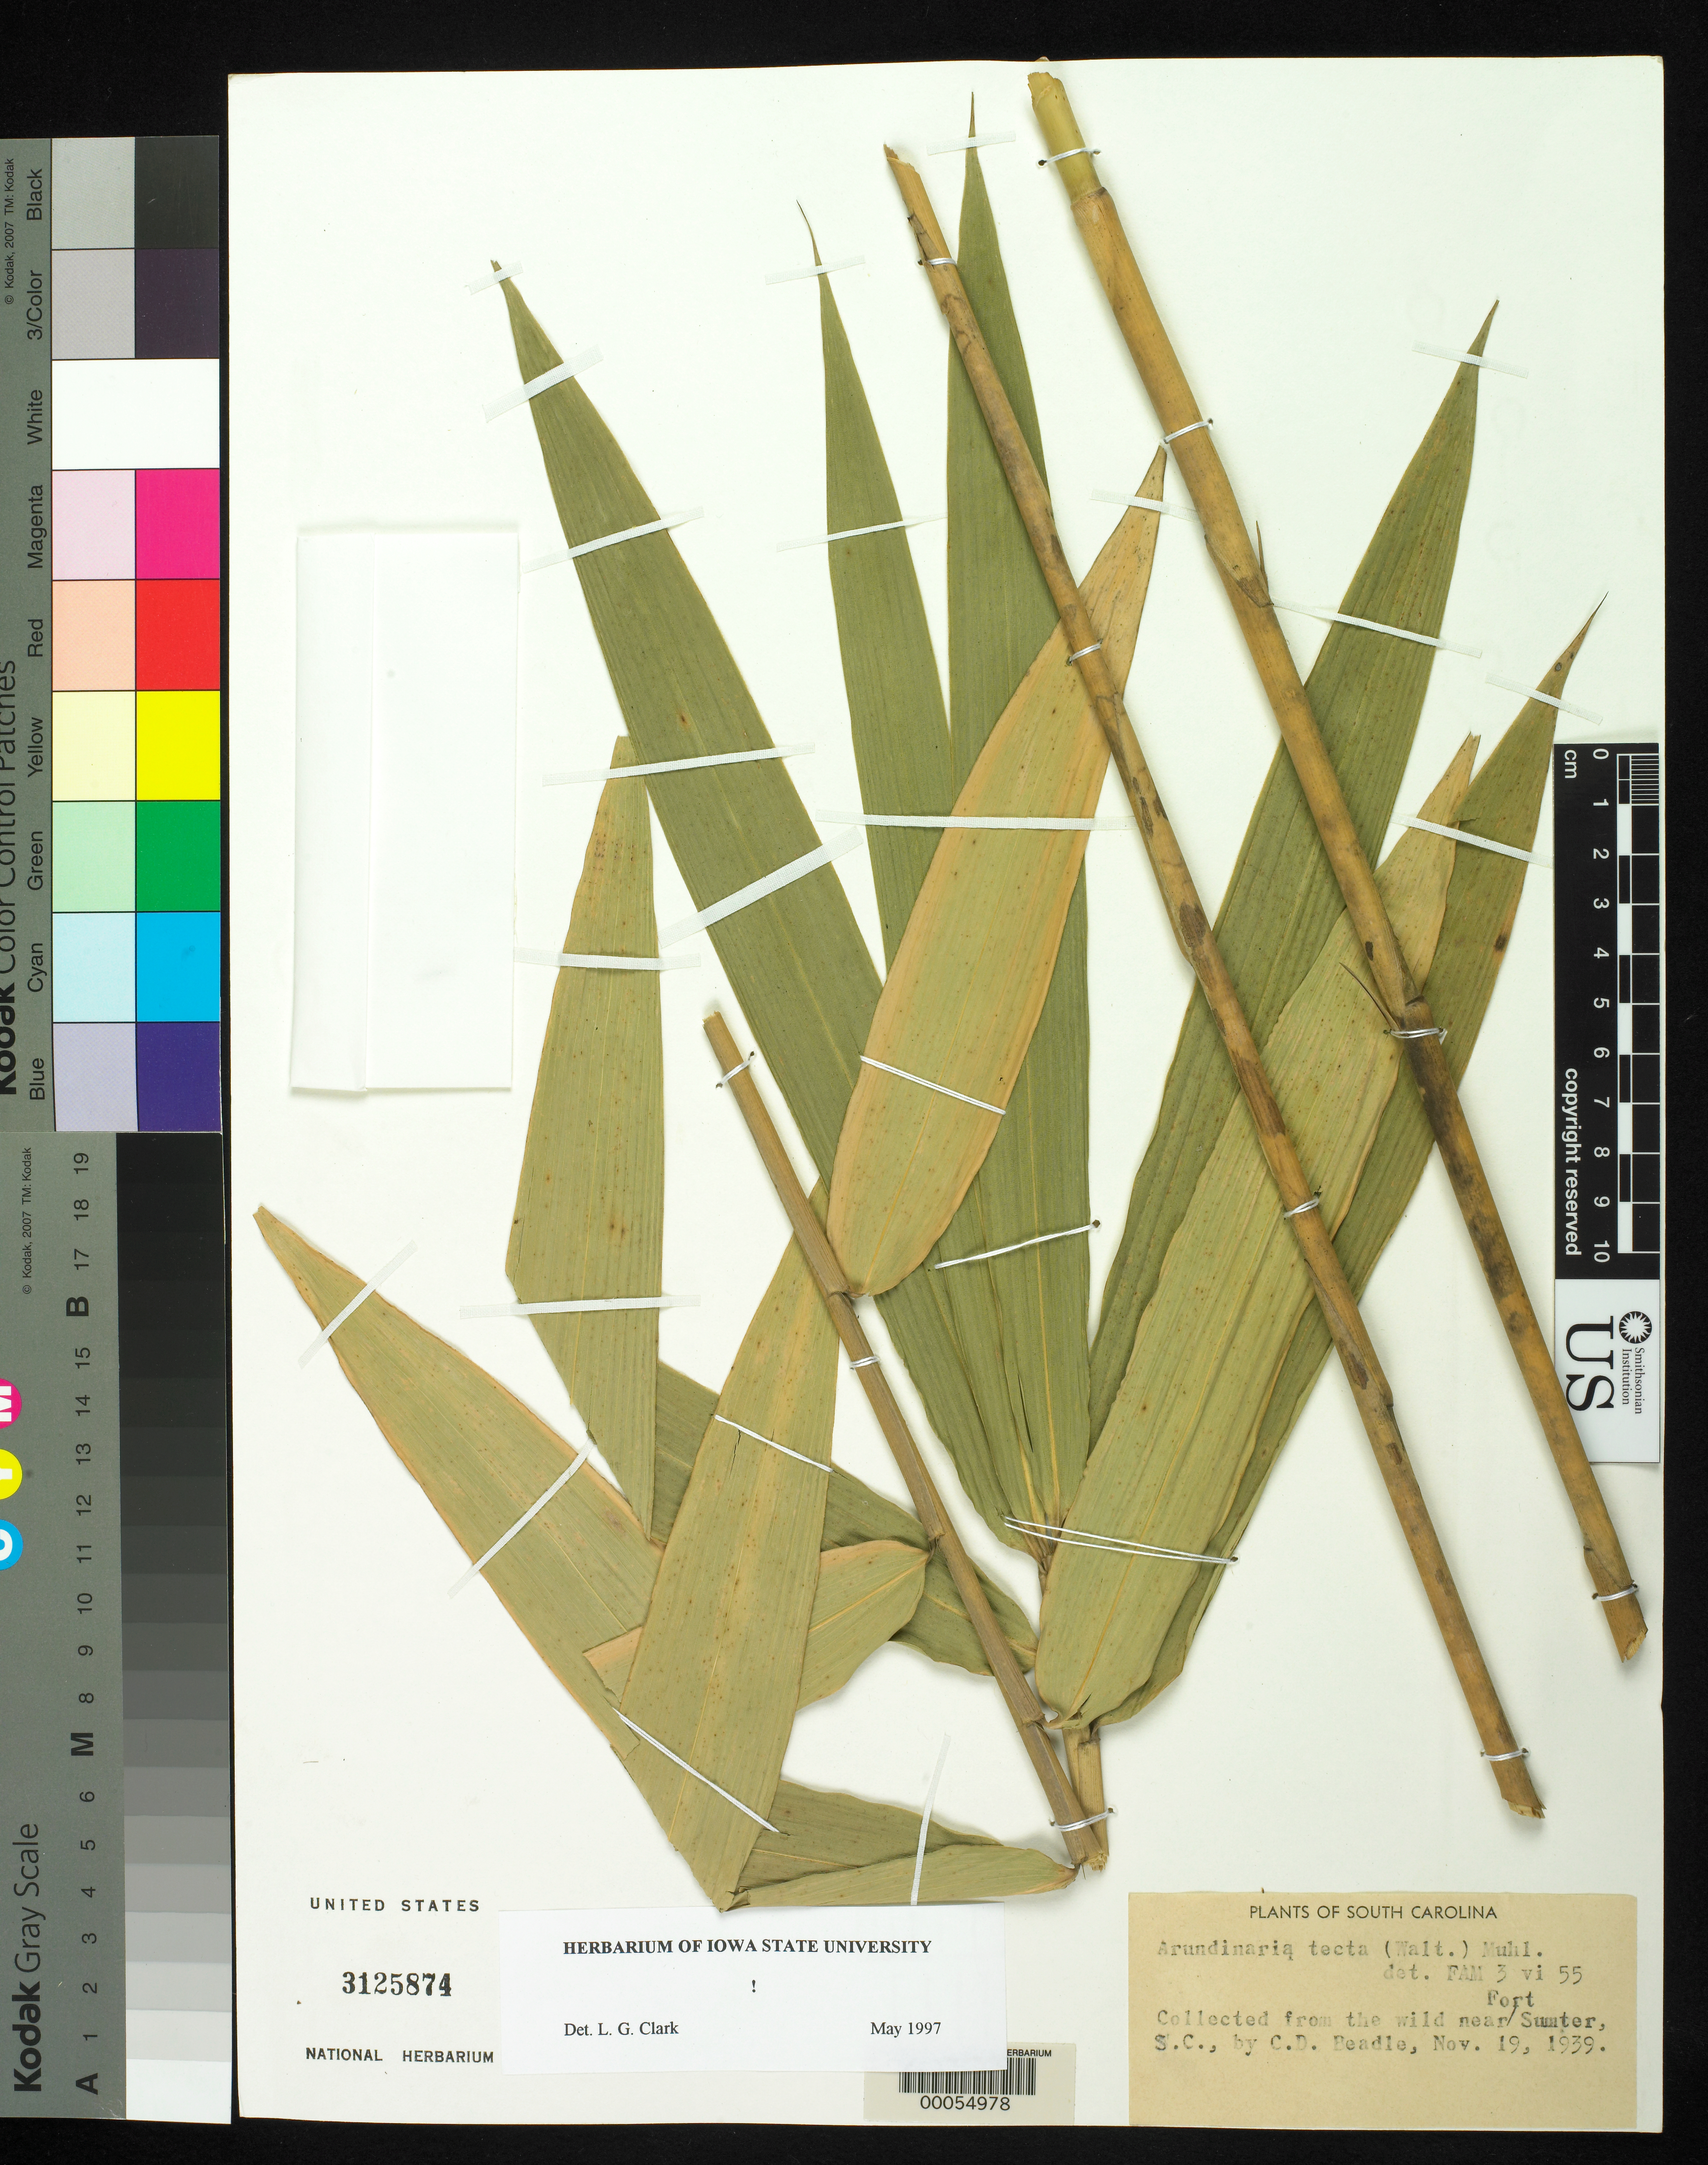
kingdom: Plantae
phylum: Tracheophyta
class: Liliopsida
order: Poales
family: Poaceae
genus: Arundinaria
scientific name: Arundinaria tecta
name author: (Walter) Muhl.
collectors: C. Beadle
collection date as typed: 19 Nov 1939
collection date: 1939-11-19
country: United States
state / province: South Carolina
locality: Near fort sumter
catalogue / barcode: US 3125874